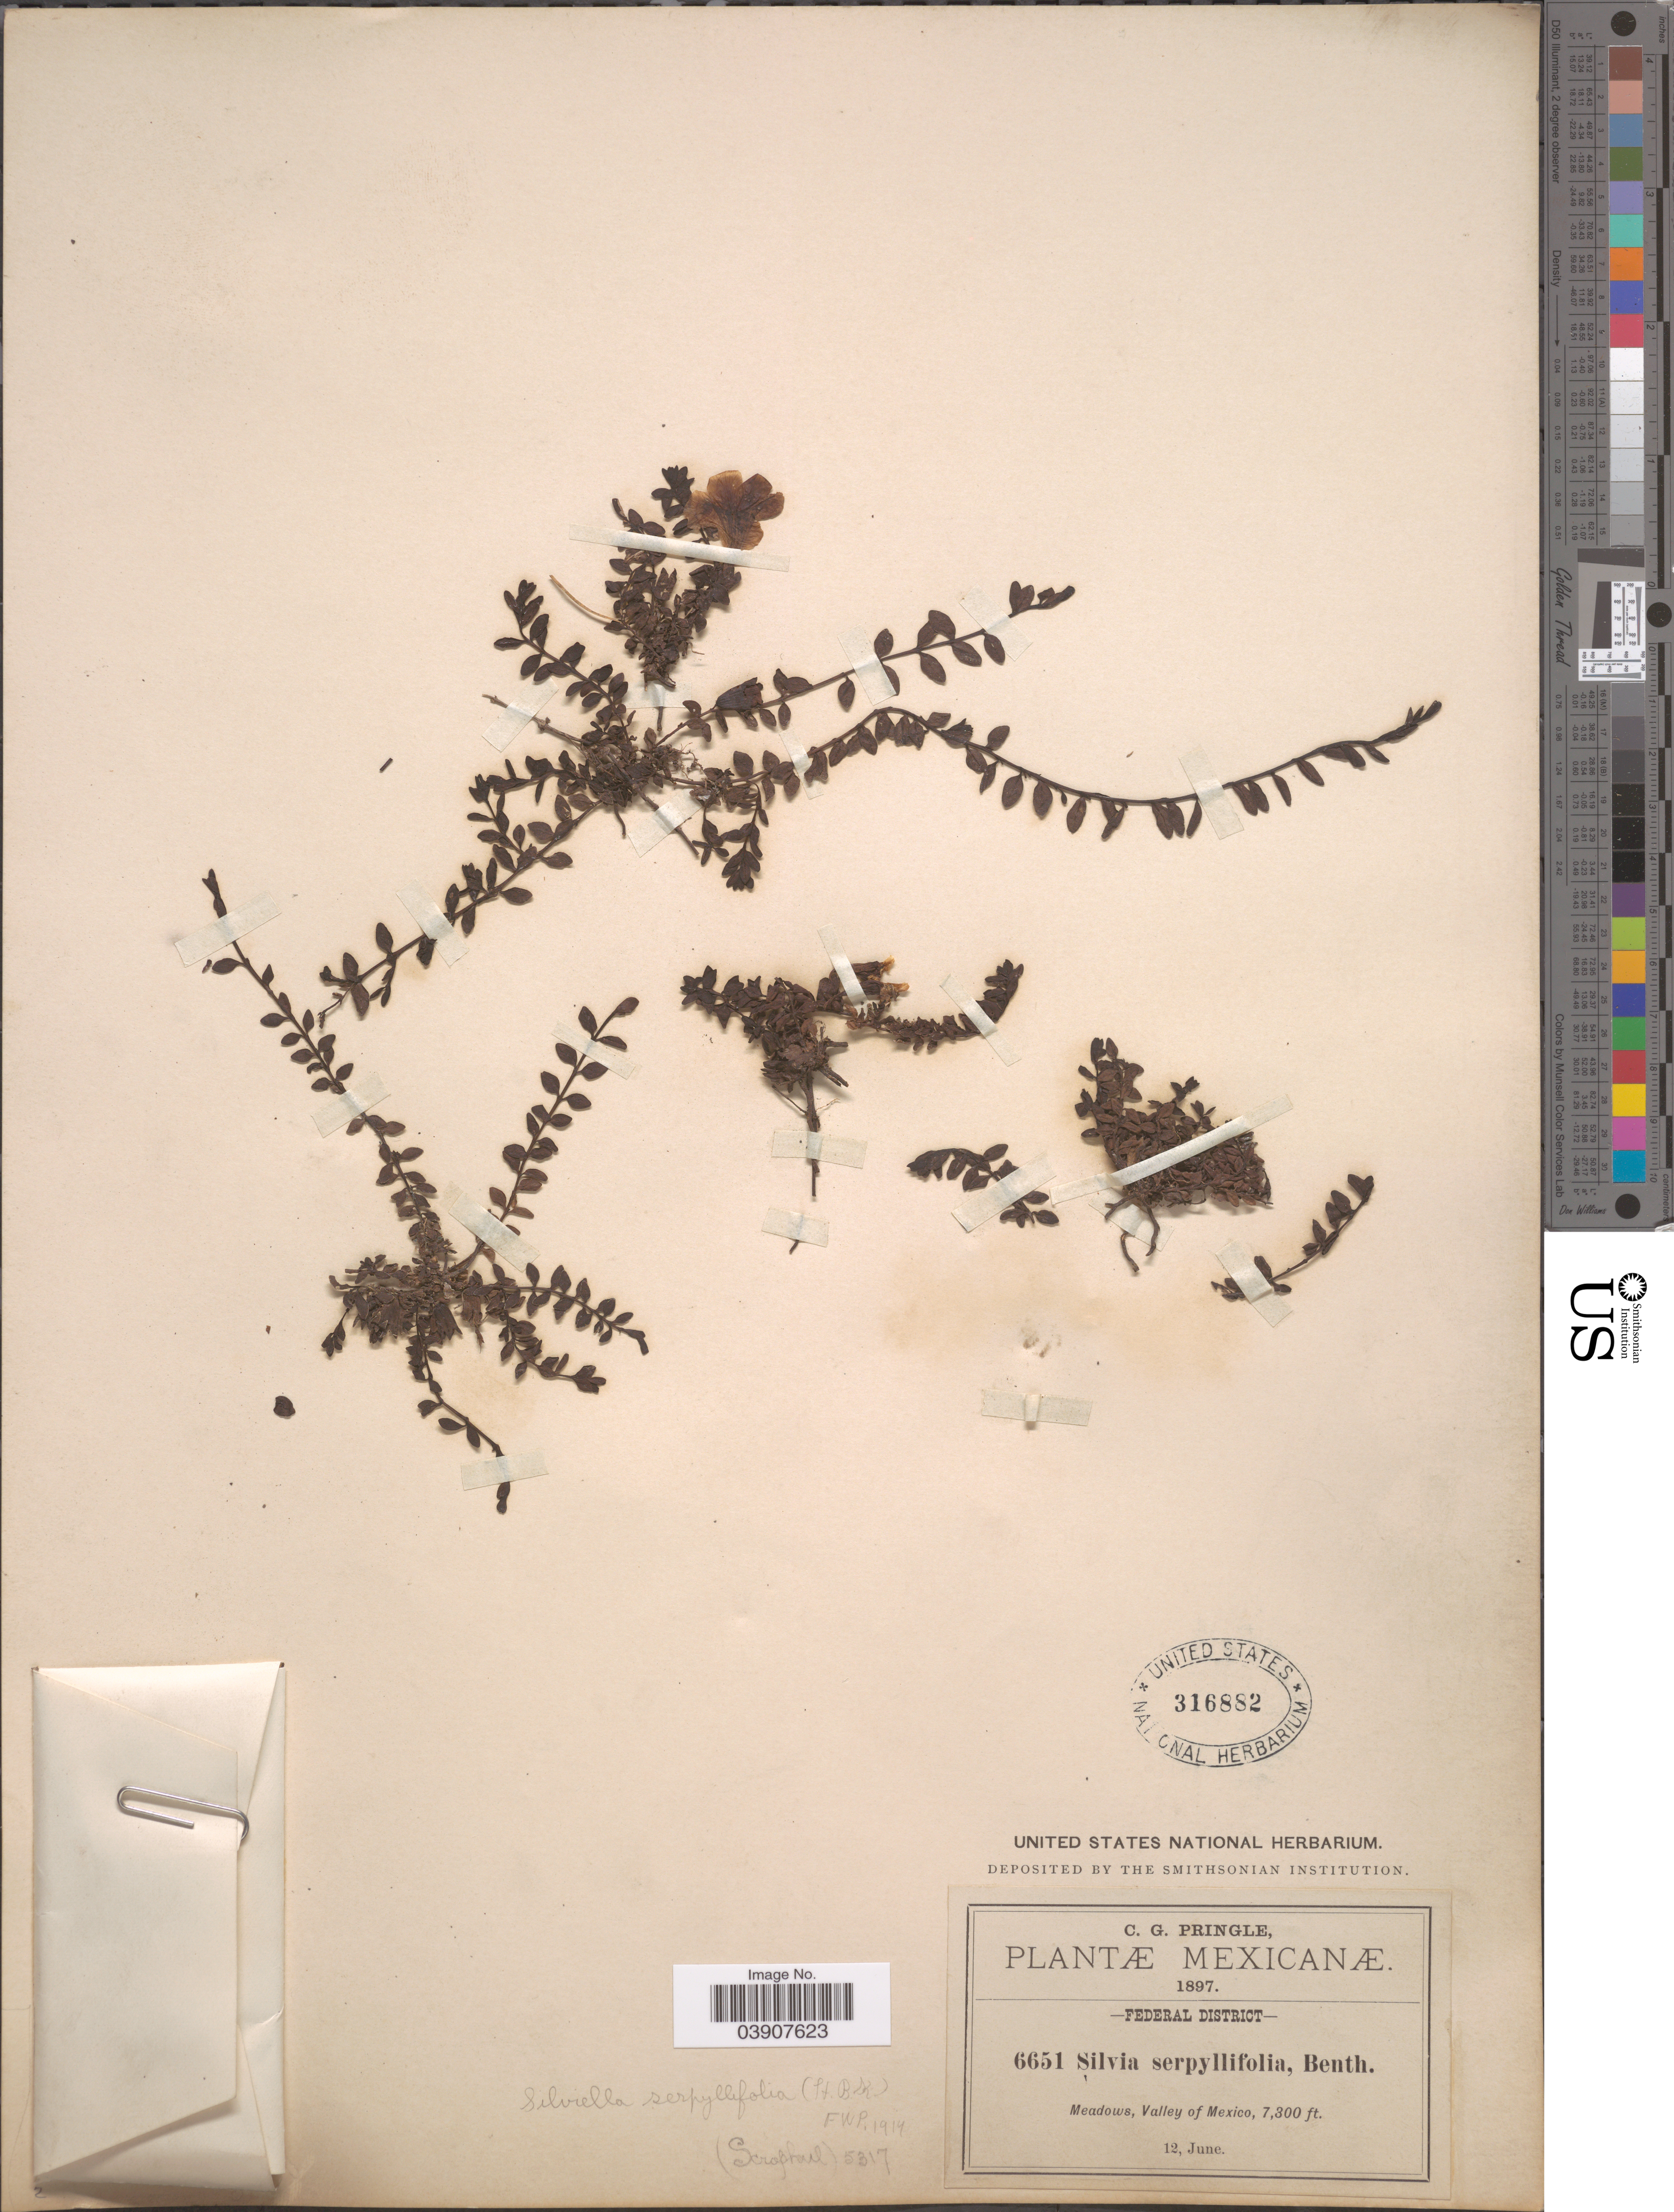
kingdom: Plantae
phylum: Tracheophyta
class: Magnoliopsida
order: Lamiales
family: Orobanchaceae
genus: Silvia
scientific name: Silvia serpyllifolia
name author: (Kunth) Benth.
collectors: C. G. Pringle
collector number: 6651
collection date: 1897-06-12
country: Mexico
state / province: Distrito Federal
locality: Federal District, Meadows, Valley of Mexico.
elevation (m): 2225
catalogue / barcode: US 316882